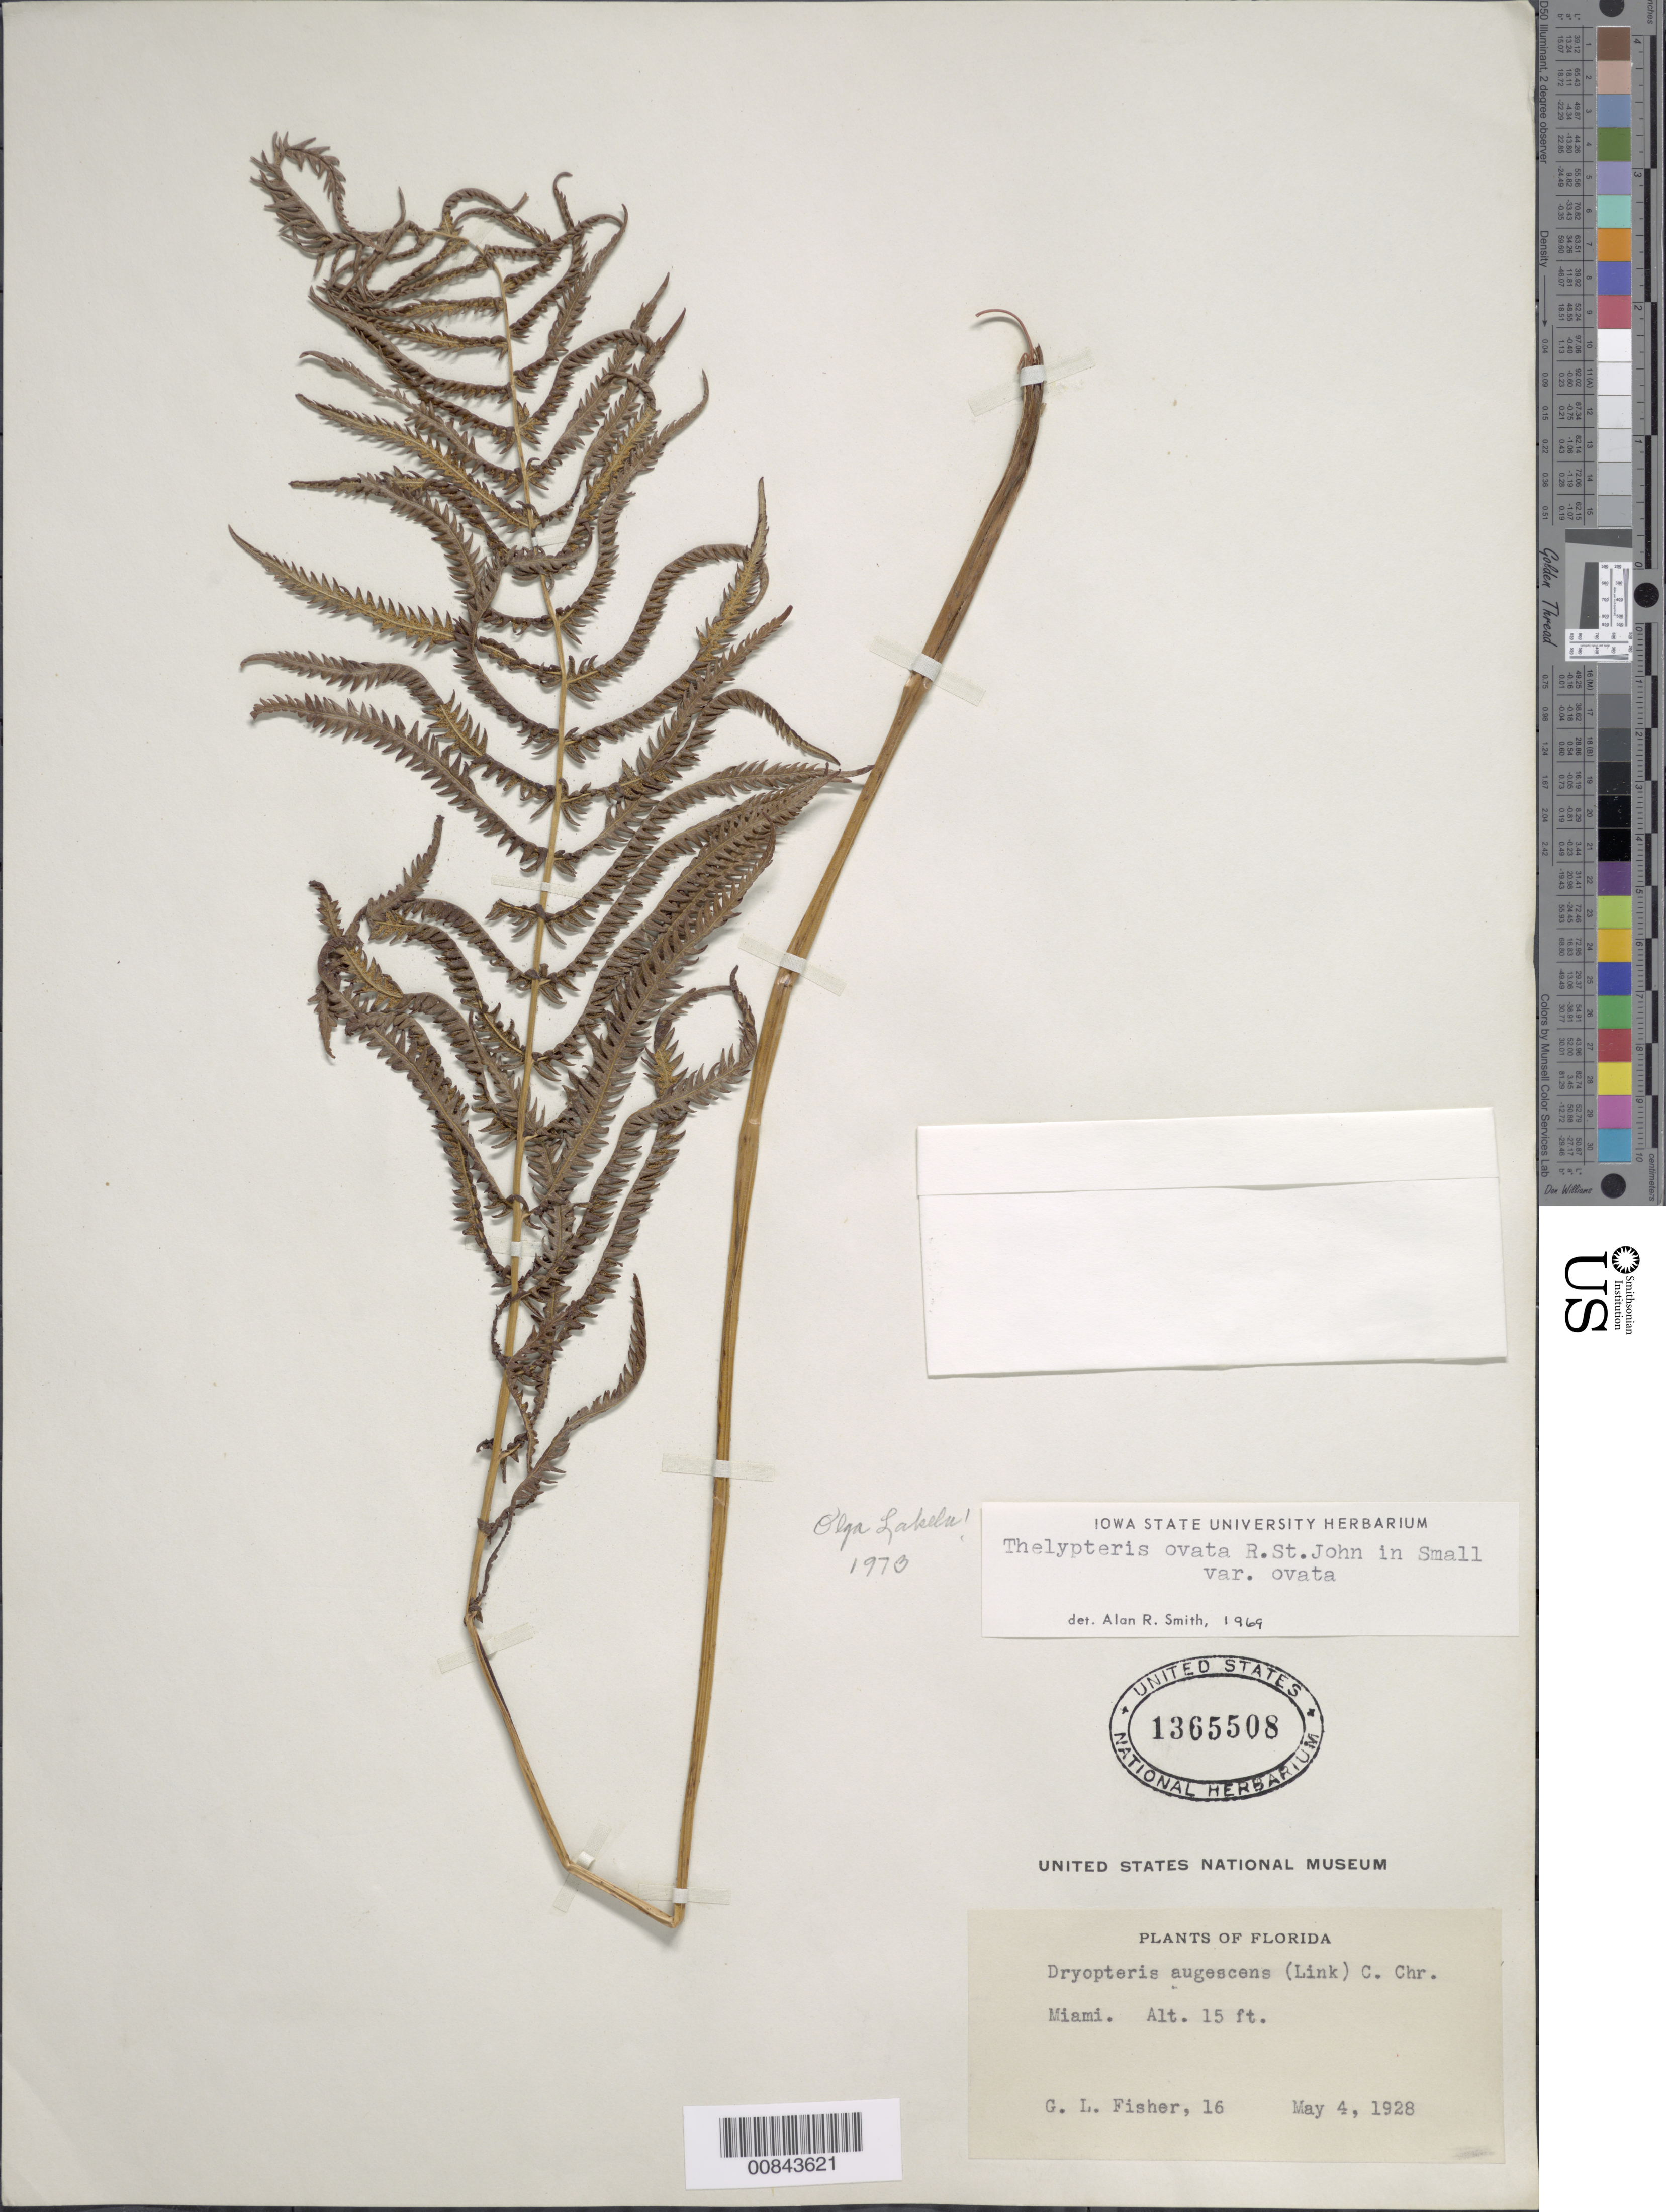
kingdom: Plantae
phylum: Tracheophyta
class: Polypodiopsida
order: Polypodiales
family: Thelypteridaceae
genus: Christella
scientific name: Christella ovata var. ovata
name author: (R.P. St. John) Á. Löve & D. Löve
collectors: G. L. Fisher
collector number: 16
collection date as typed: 04 May 1928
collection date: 1928-05-04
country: United States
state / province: Florida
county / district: Miami-Dade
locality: Miami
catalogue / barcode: US 1365508